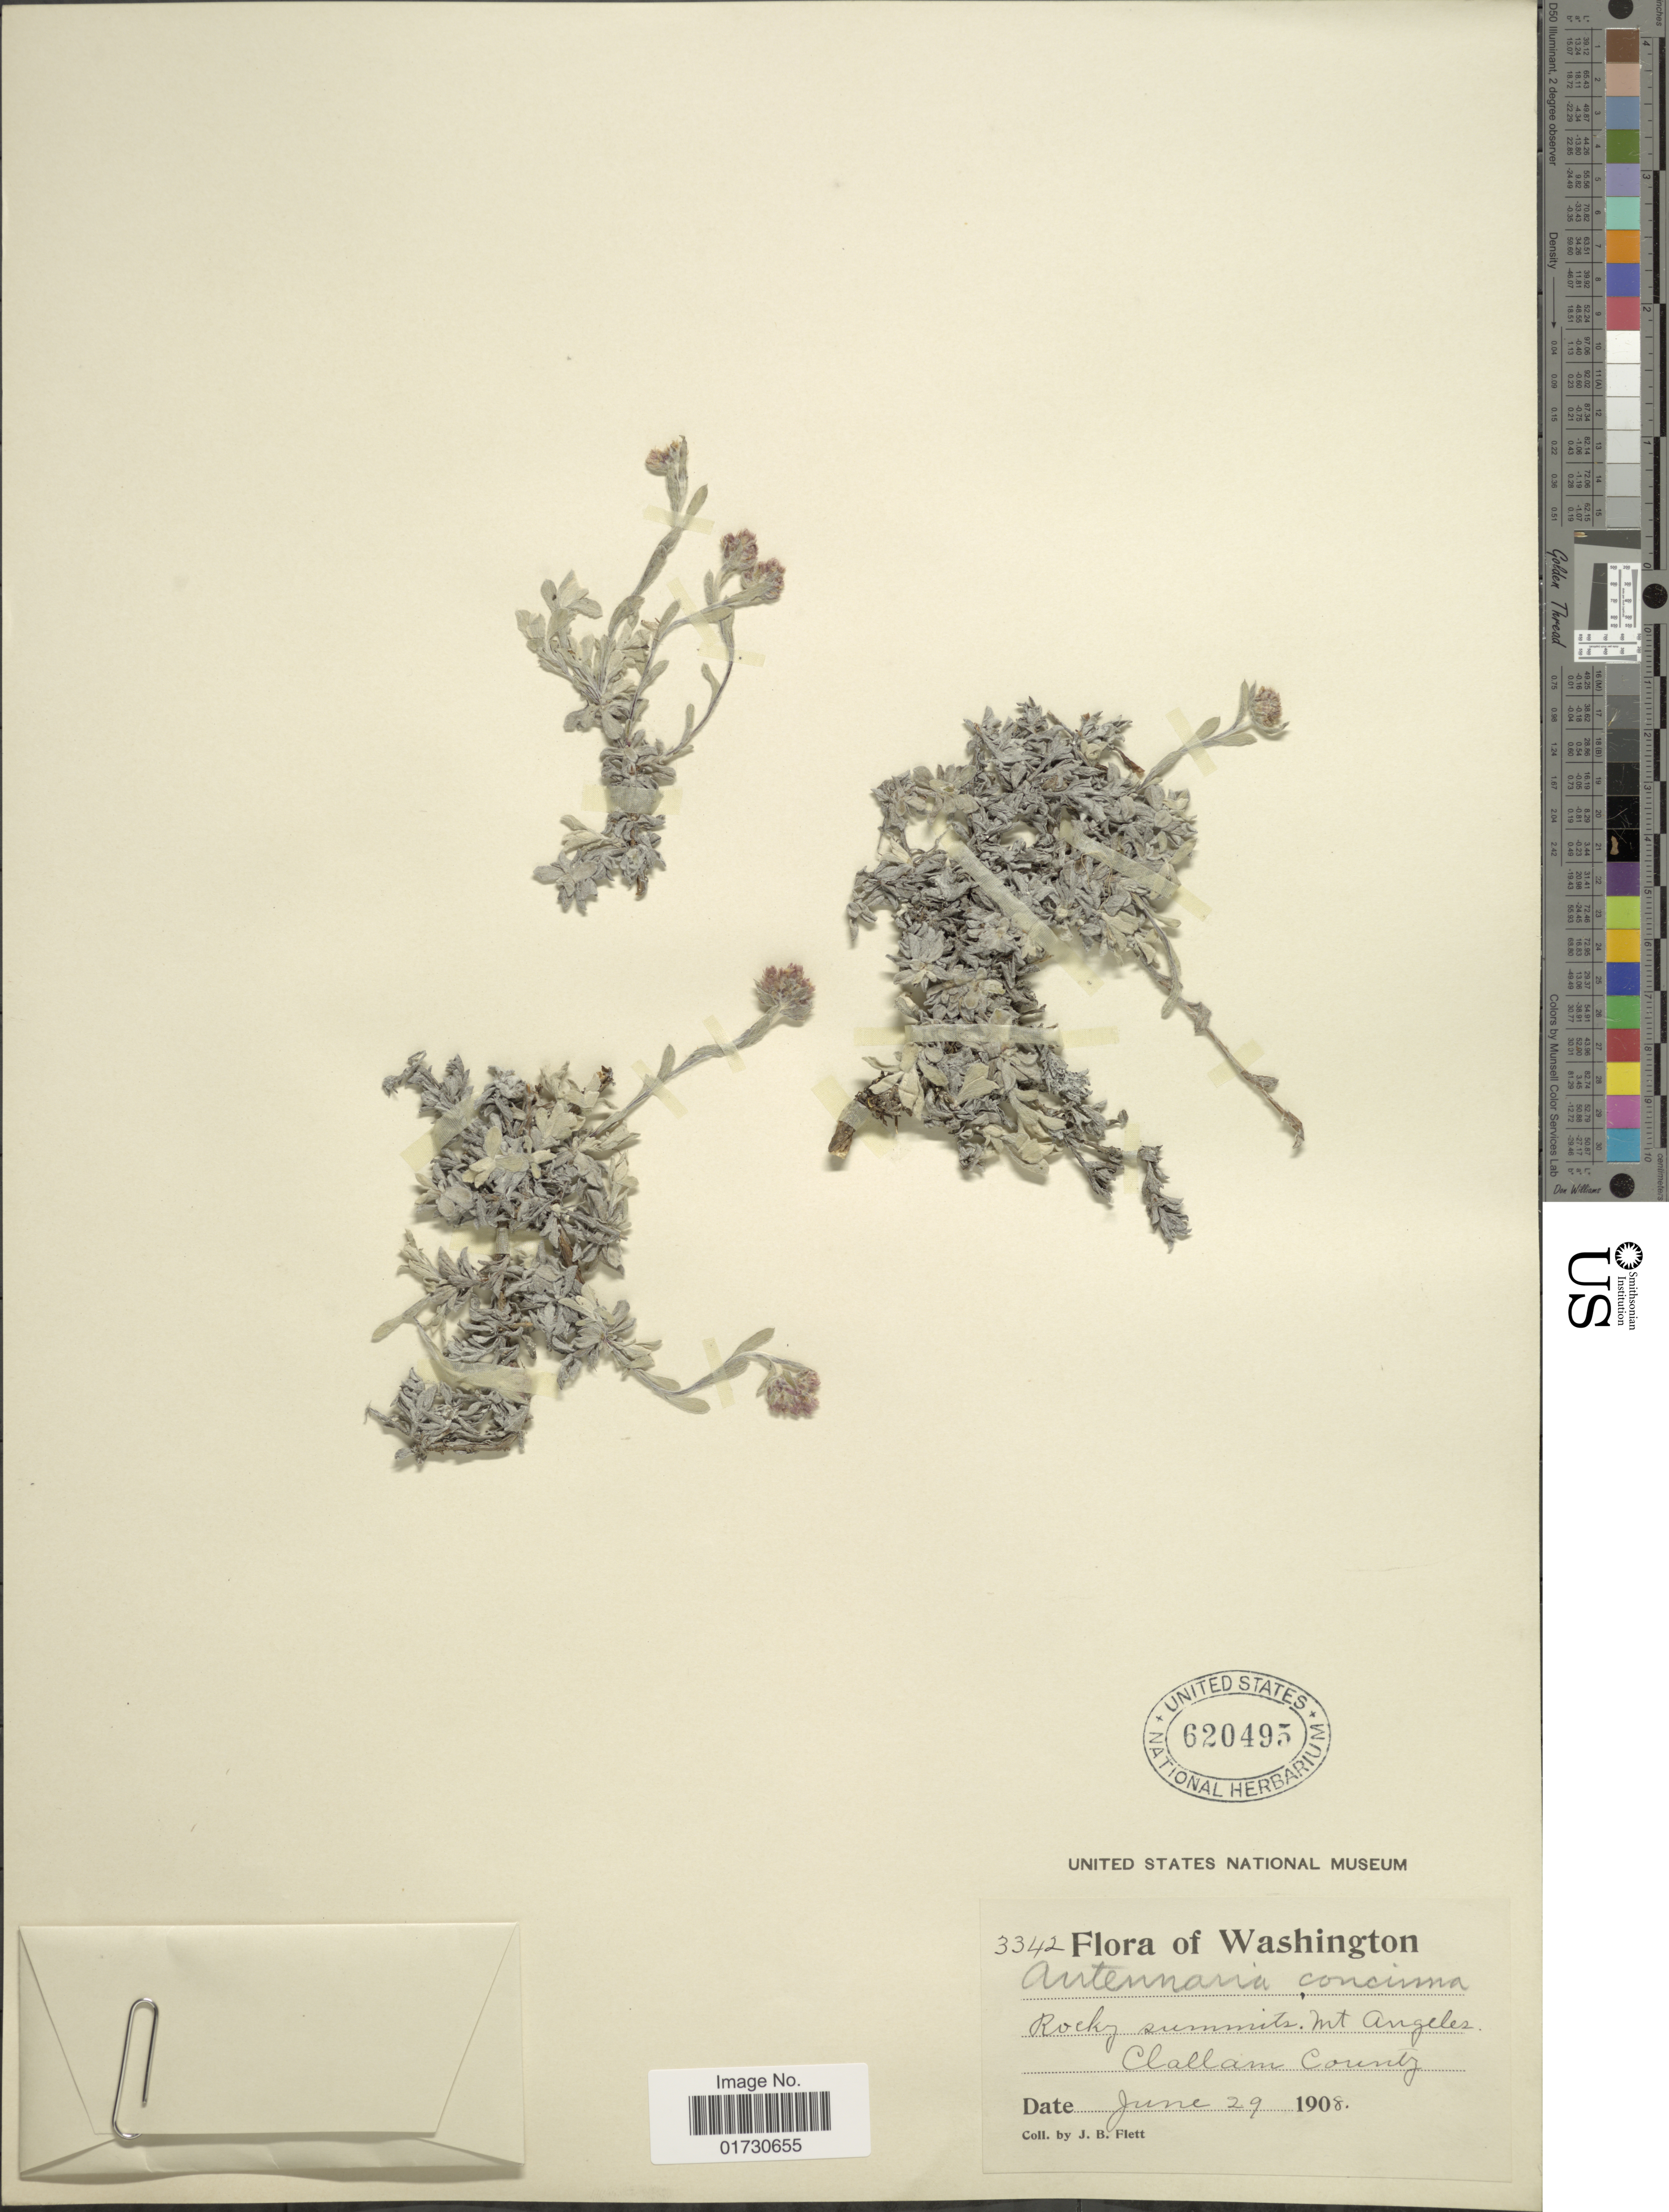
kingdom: Plantae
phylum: Tracheophyta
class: Magnoliopsida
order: Asterales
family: Asteraceae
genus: Antennaria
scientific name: Antennaria concinna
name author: E.E. Nelson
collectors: J. Flett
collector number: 3342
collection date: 1908-06-29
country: United States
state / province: Washington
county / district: Clallam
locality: Rocky summit, Mt. Angeles, Clallam County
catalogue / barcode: US 620495